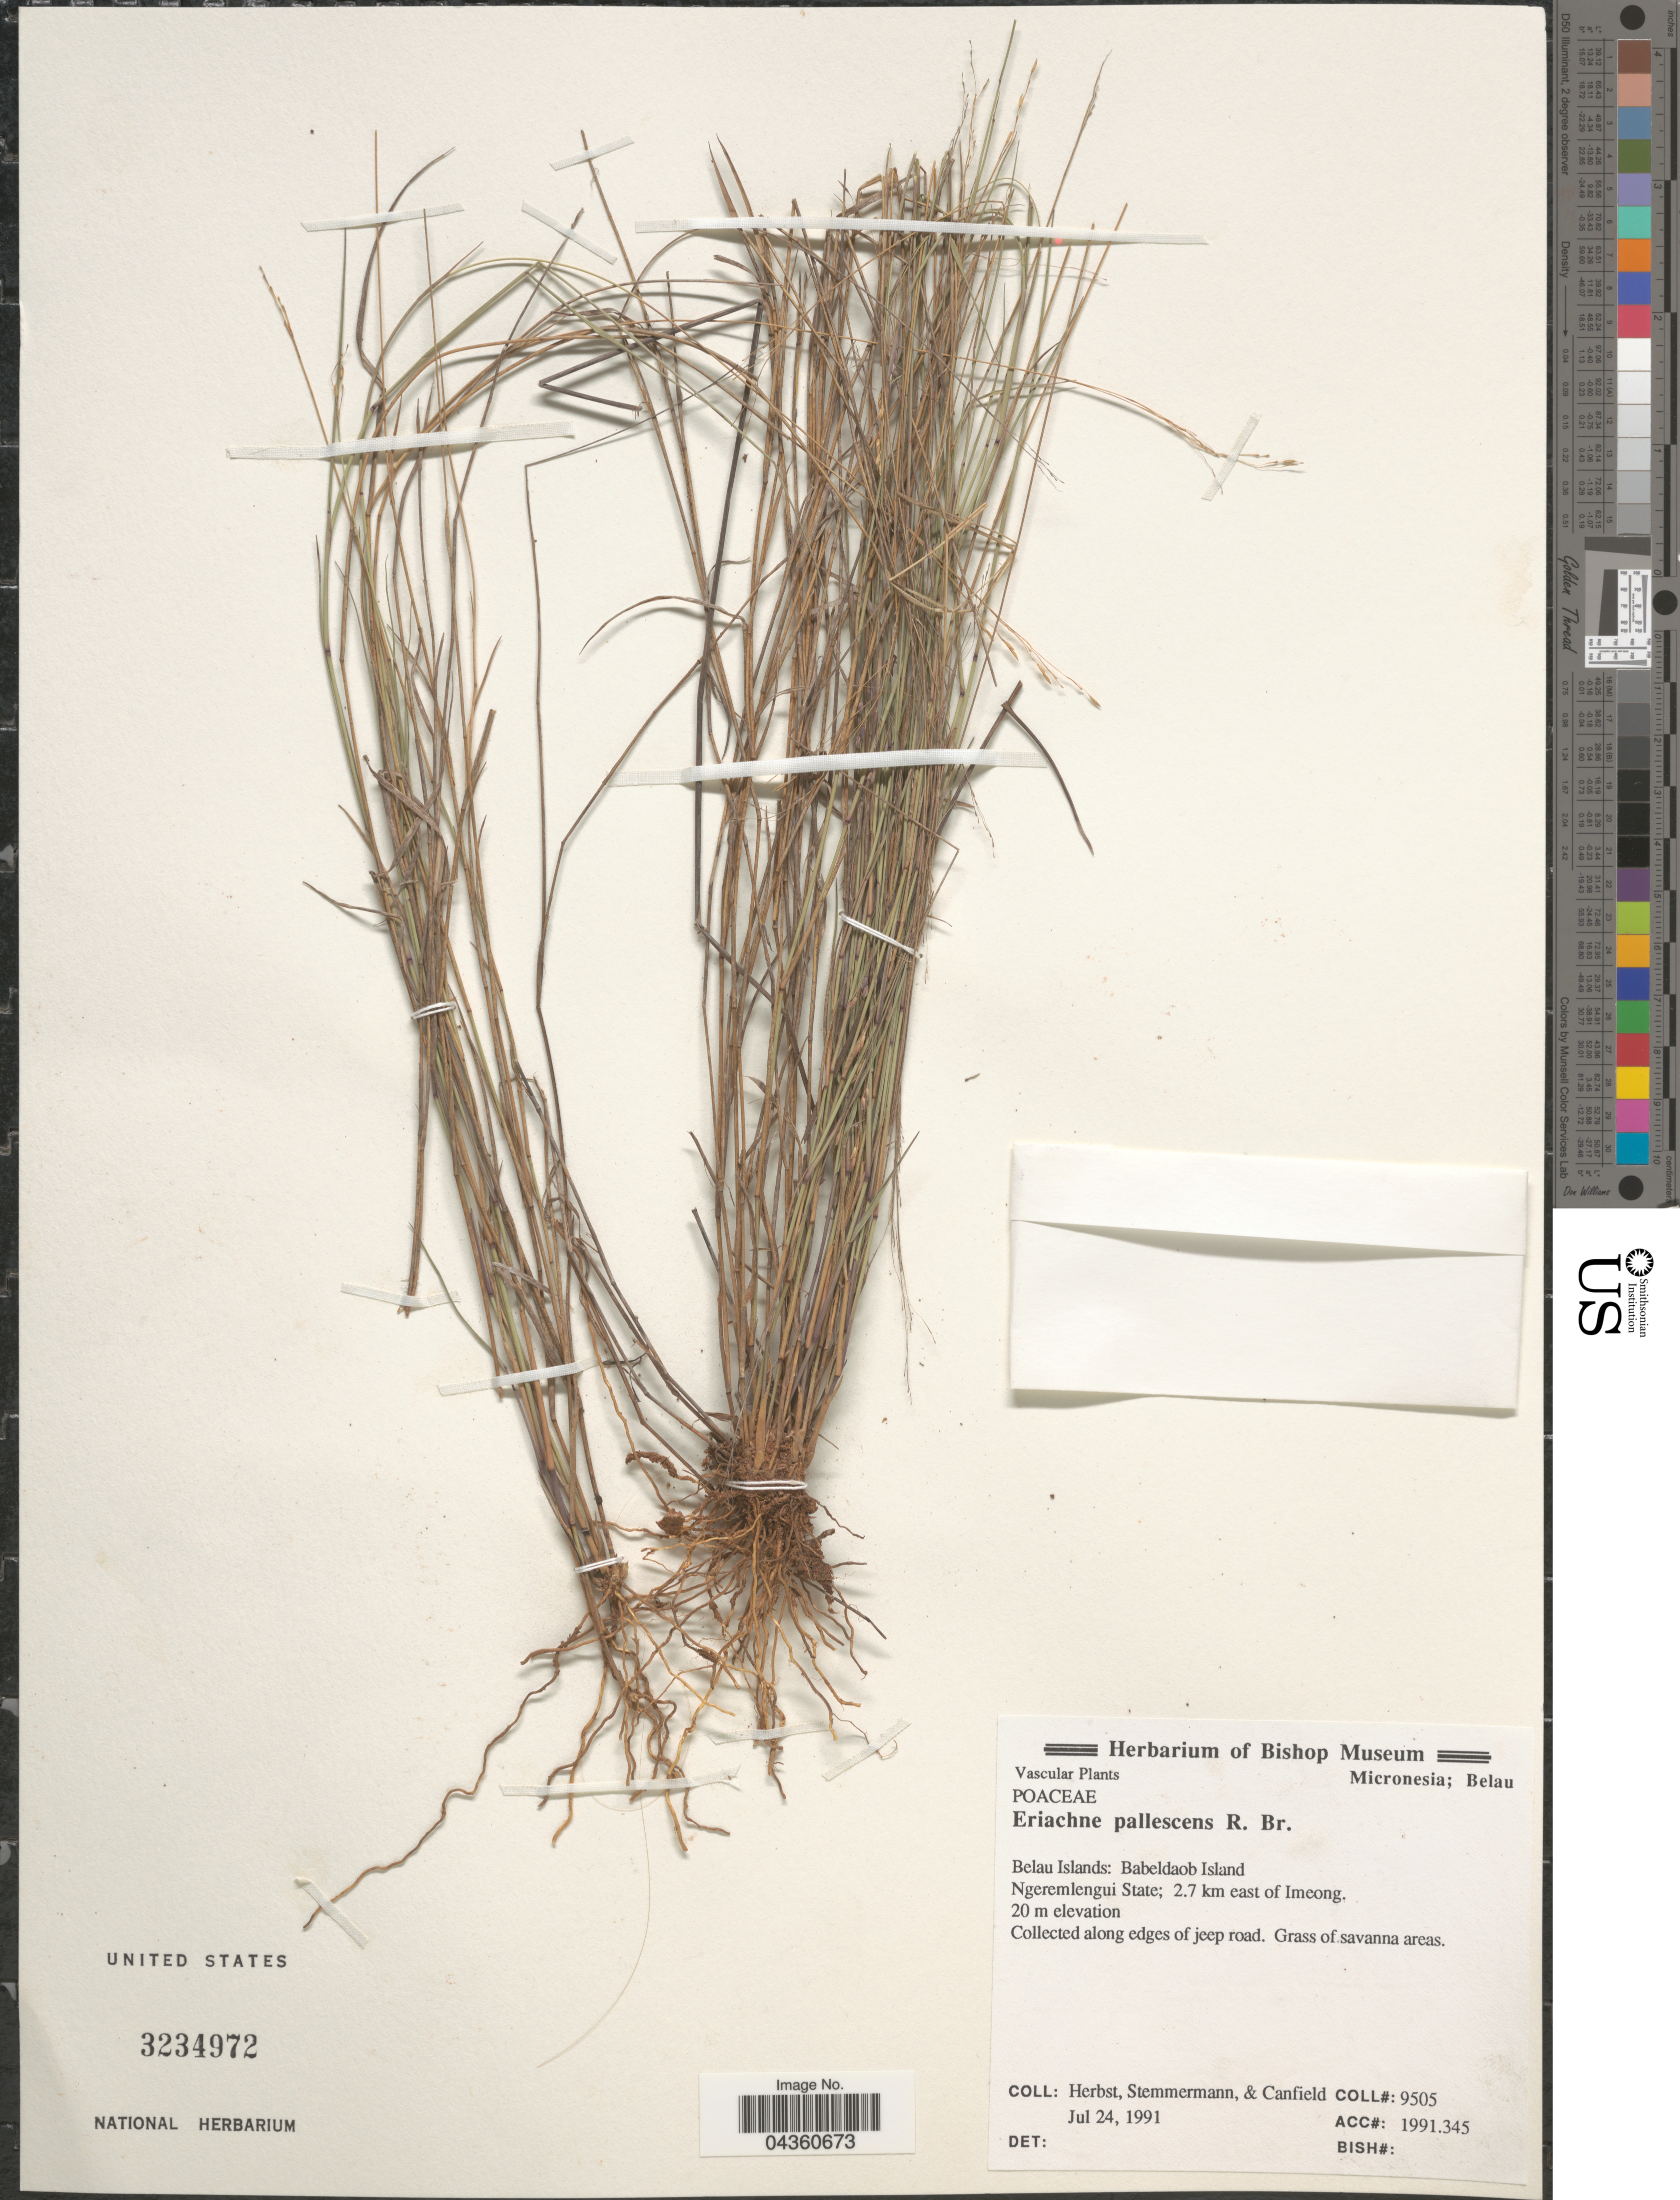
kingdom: Plantae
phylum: Tracheophyta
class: Liliopsida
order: Poales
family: Poaceae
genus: Eriachne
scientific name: Eriachne pallescens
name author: R. Br.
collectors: -. Herbst, -. Stemmermann & -. Canfield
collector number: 9505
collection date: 1991-07-24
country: Palau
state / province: Belau Outliers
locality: Belau Islands: Babeldaob Island. Ngeremlengui State; 2.7 km east of Imeong. Along edges of jeep road.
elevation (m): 20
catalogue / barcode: US 3234972